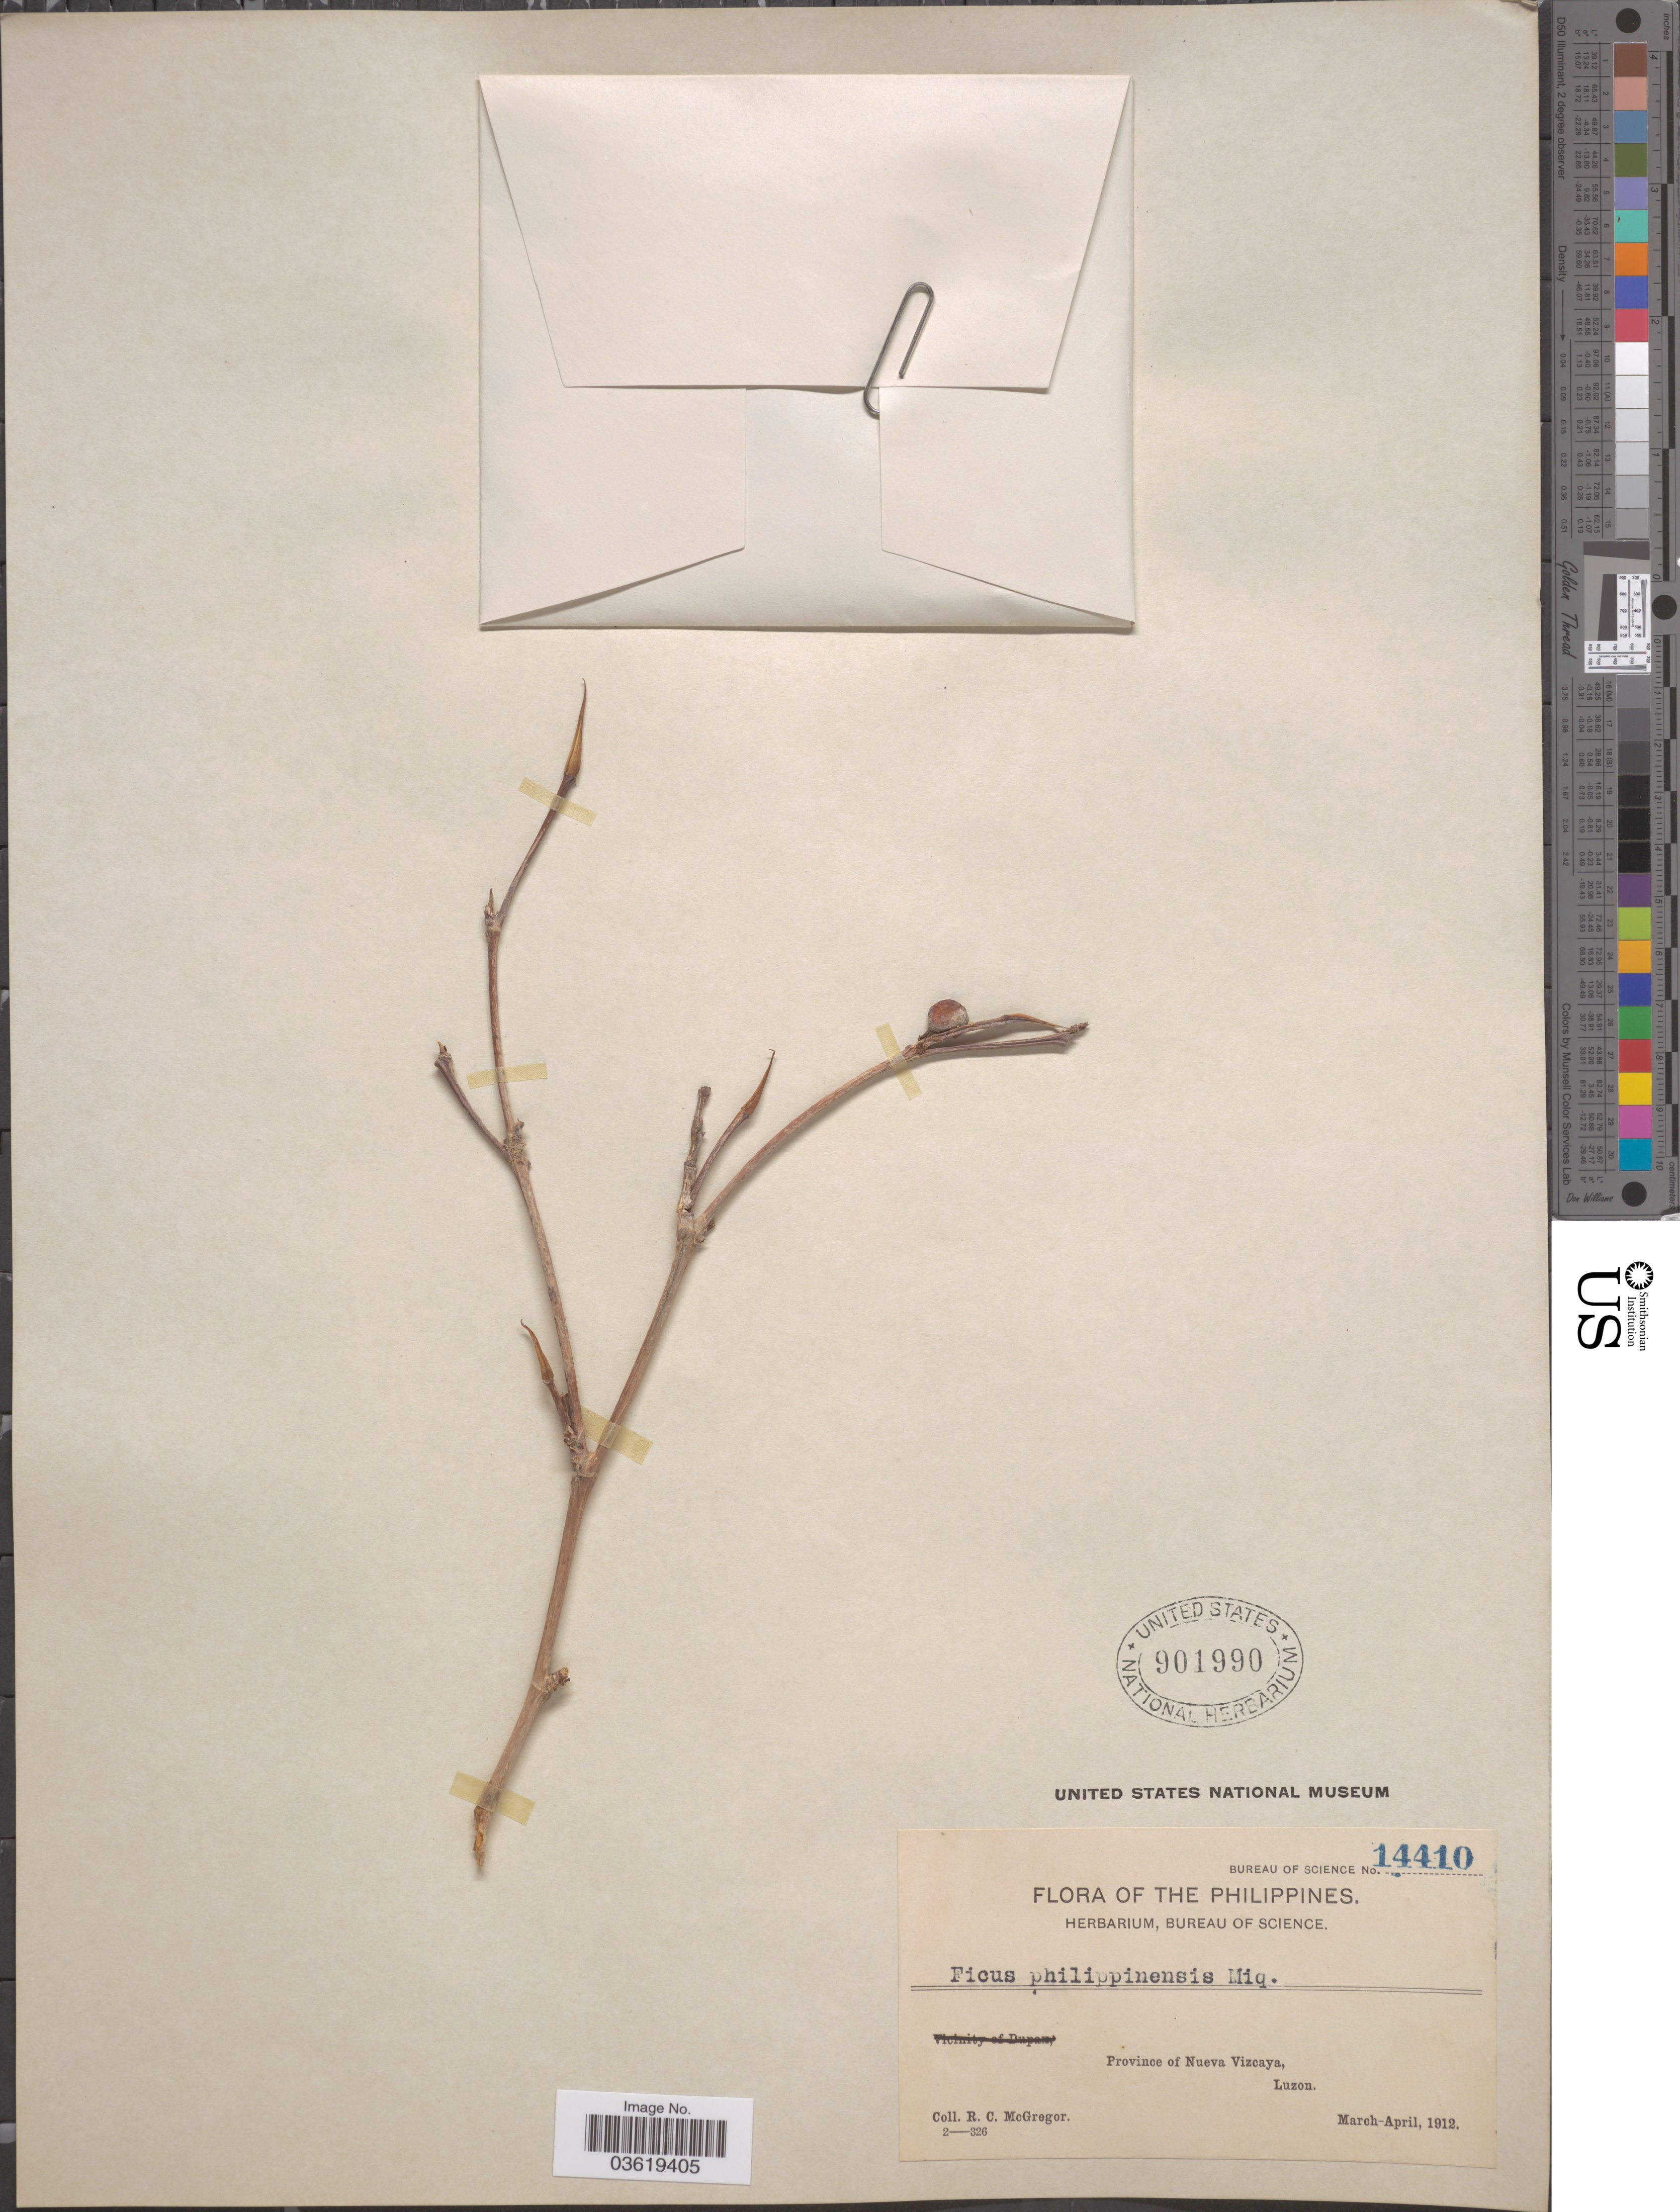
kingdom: Plantae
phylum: Tracheophyta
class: Magnoliopsida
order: Rosales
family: Moraceae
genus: Ficus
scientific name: Ficus philippinensis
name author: Miq.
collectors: R. C. McGregor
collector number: Bureau of Science 14410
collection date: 1912-03/1912-04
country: Philippines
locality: Province of Nueva Vizcaya, Luzon.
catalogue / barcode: US 901990